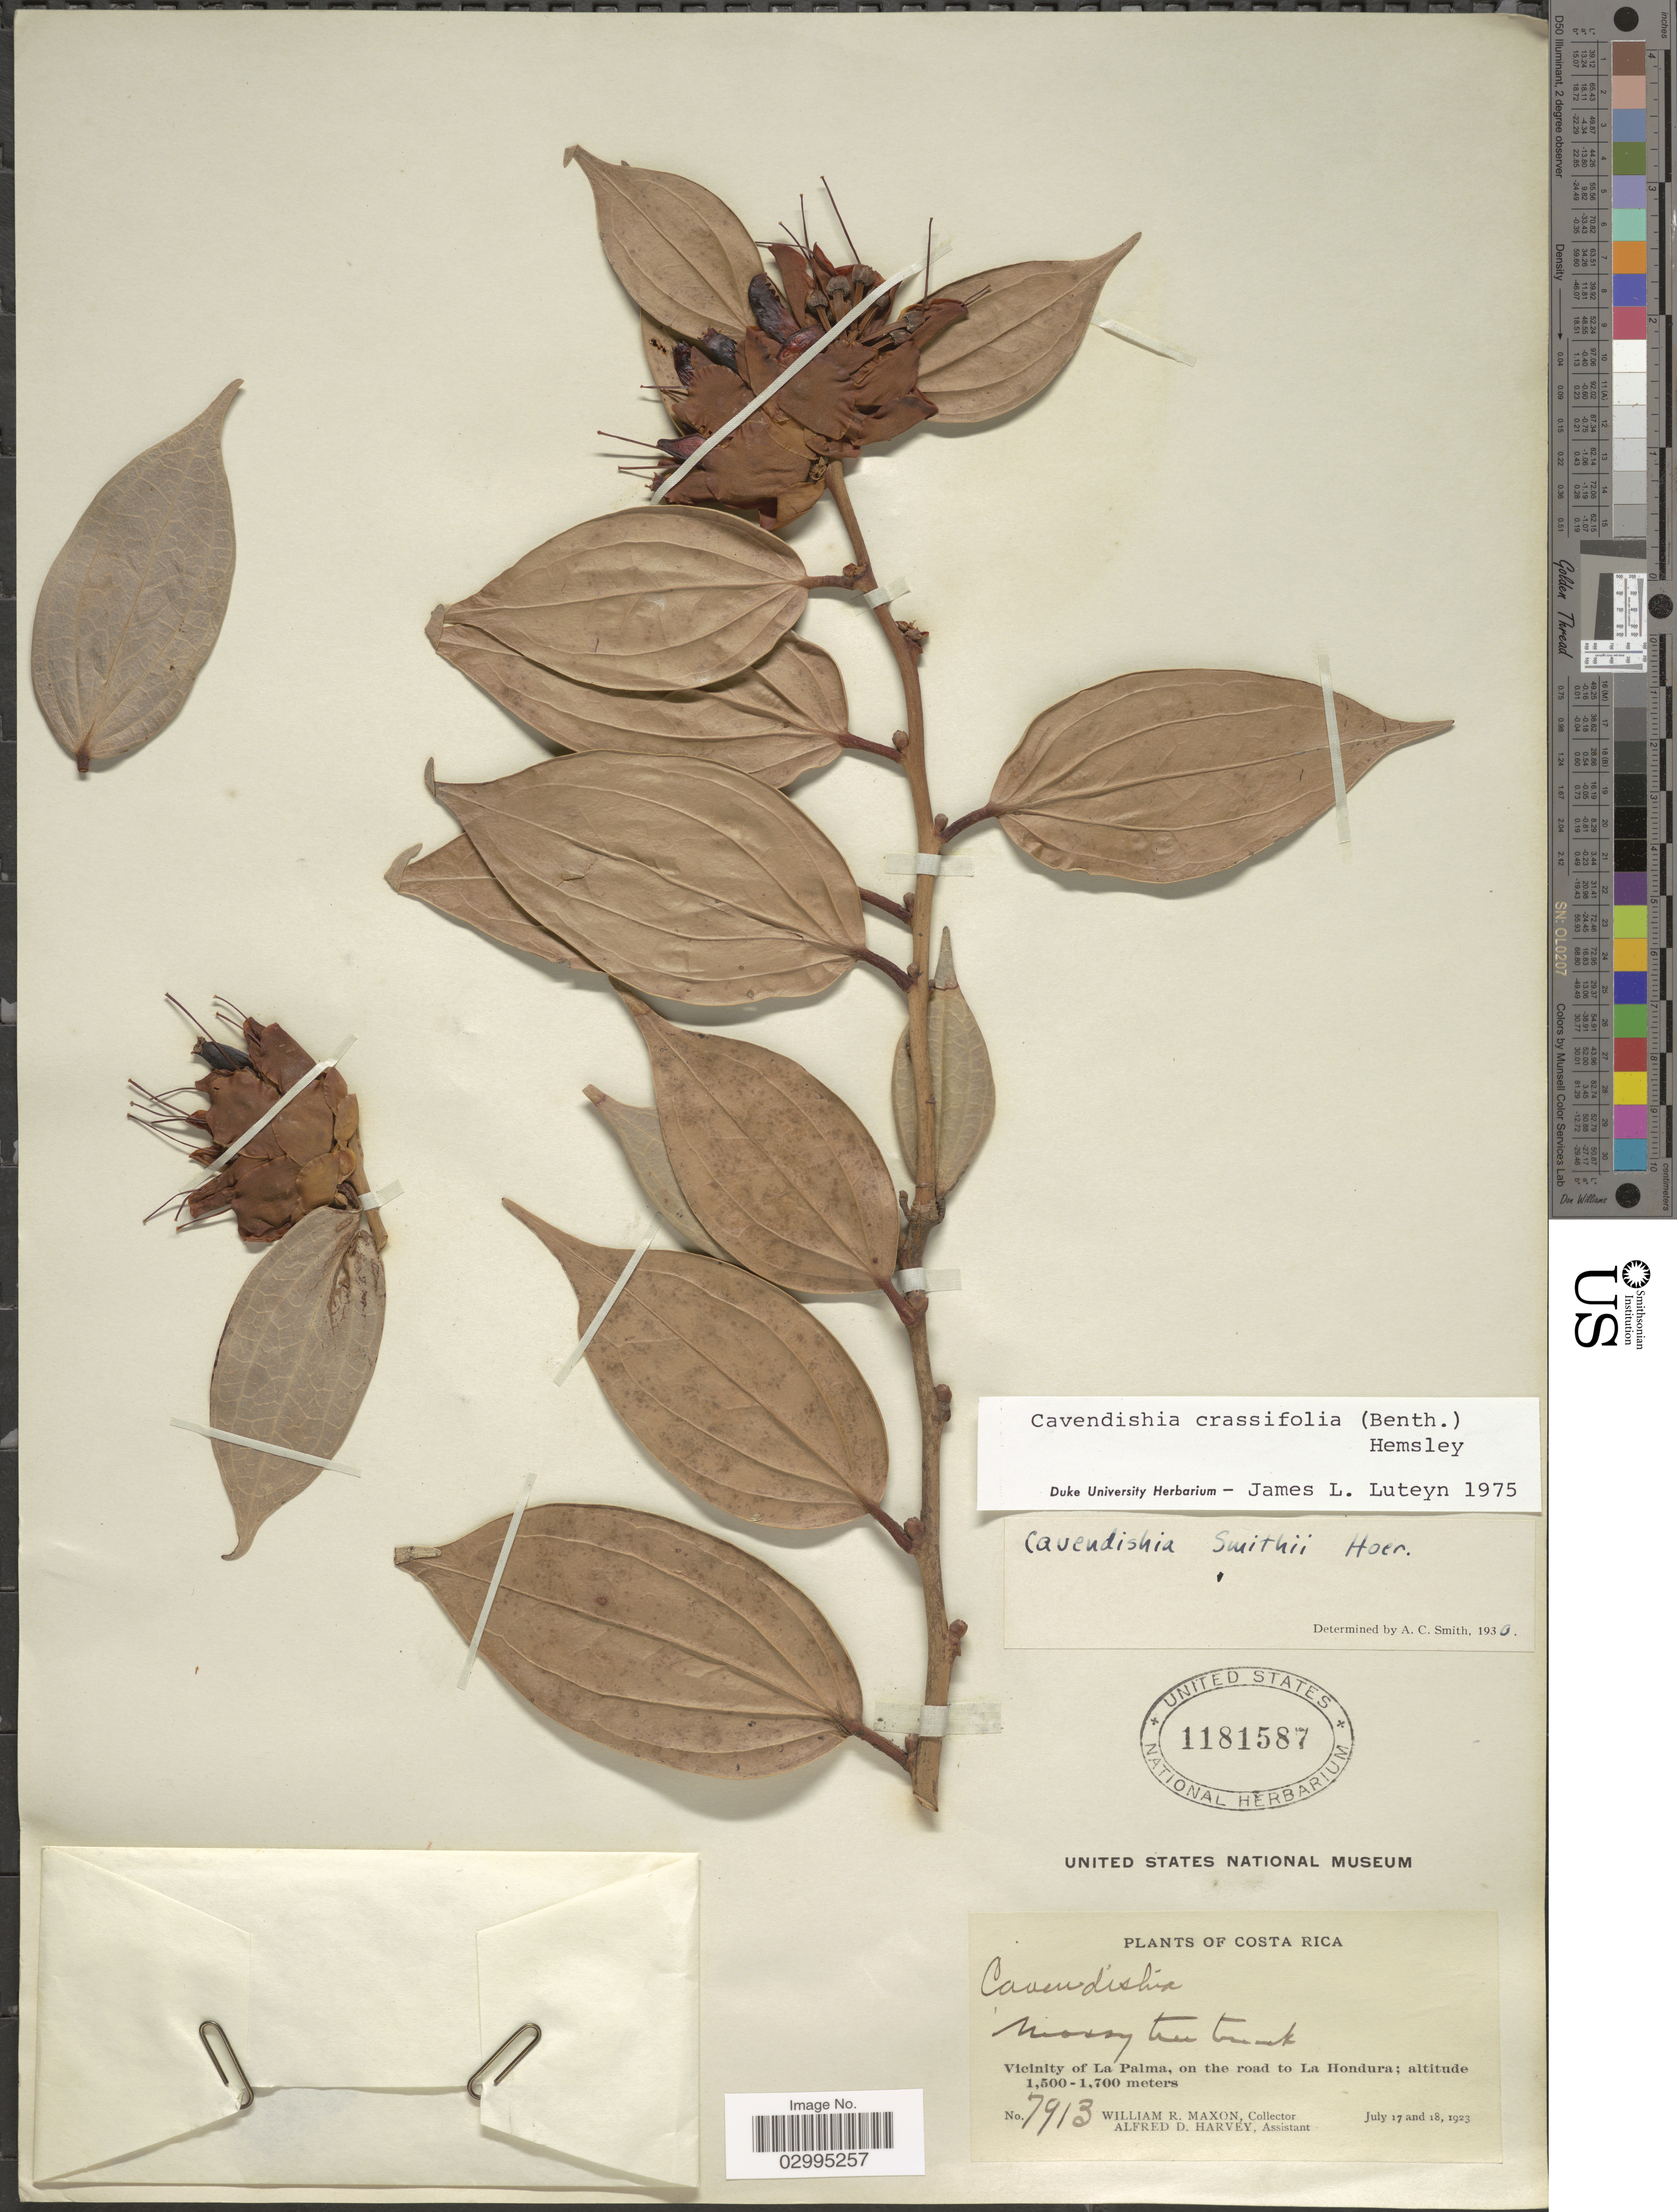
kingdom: Plantae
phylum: Tracheophyta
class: Magnoliopsida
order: Ericales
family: Ericaceae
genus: Cavendishia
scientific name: Cavendishia crassifolia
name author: (Benth.) Hemsl.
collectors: W. R. Maxon & A. D. Harvey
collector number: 7913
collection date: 1923-07-17/1923-07-18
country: Costa Rica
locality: Vicinity of La Palma, on the road to La Hondura.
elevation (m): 1500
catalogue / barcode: US 1181587